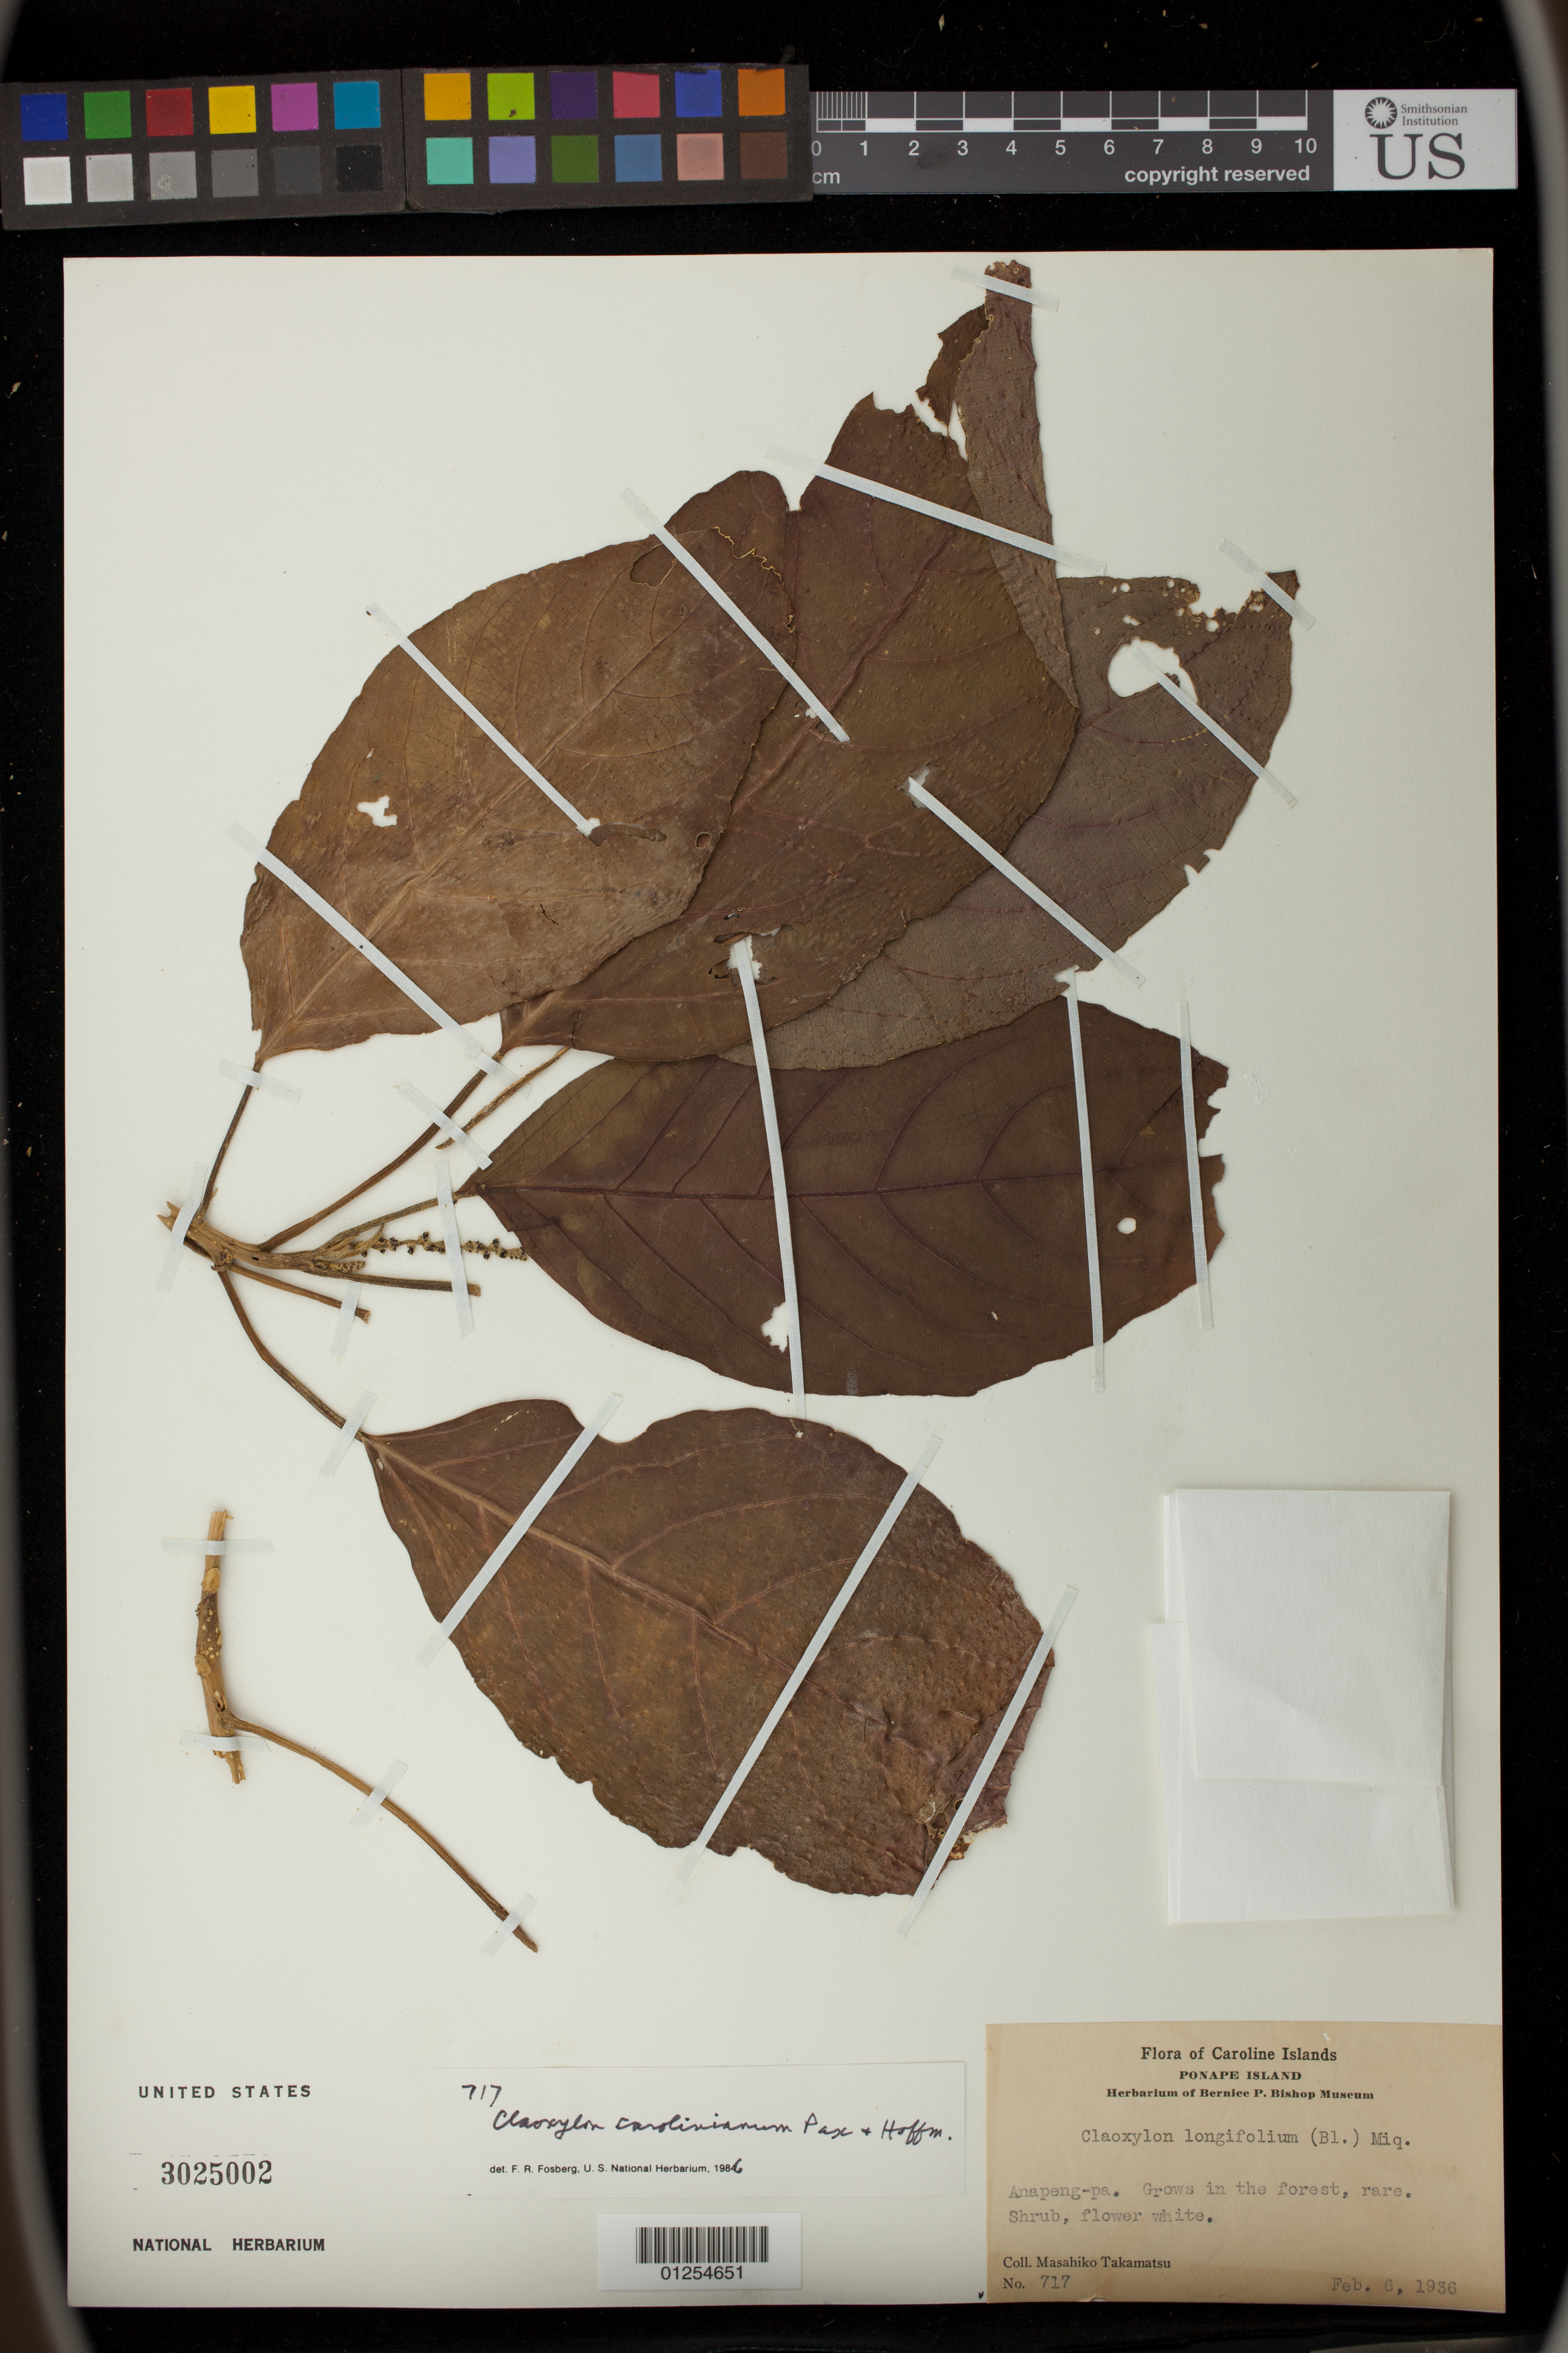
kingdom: Plantae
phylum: Tracheophyta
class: Magnoliopsida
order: Malpighiales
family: Euphorbiaceae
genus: Claoxylon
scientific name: Claoxylon carolinianum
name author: Pax & K. Hoffm.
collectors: M. Takamatsu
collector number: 717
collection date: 1936-02-06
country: Micronesia, Federated States of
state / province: Pohnpei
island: Pohnpei [Ponape]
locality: Ponape Island, Anapeng-pa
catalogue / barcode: US 3025002